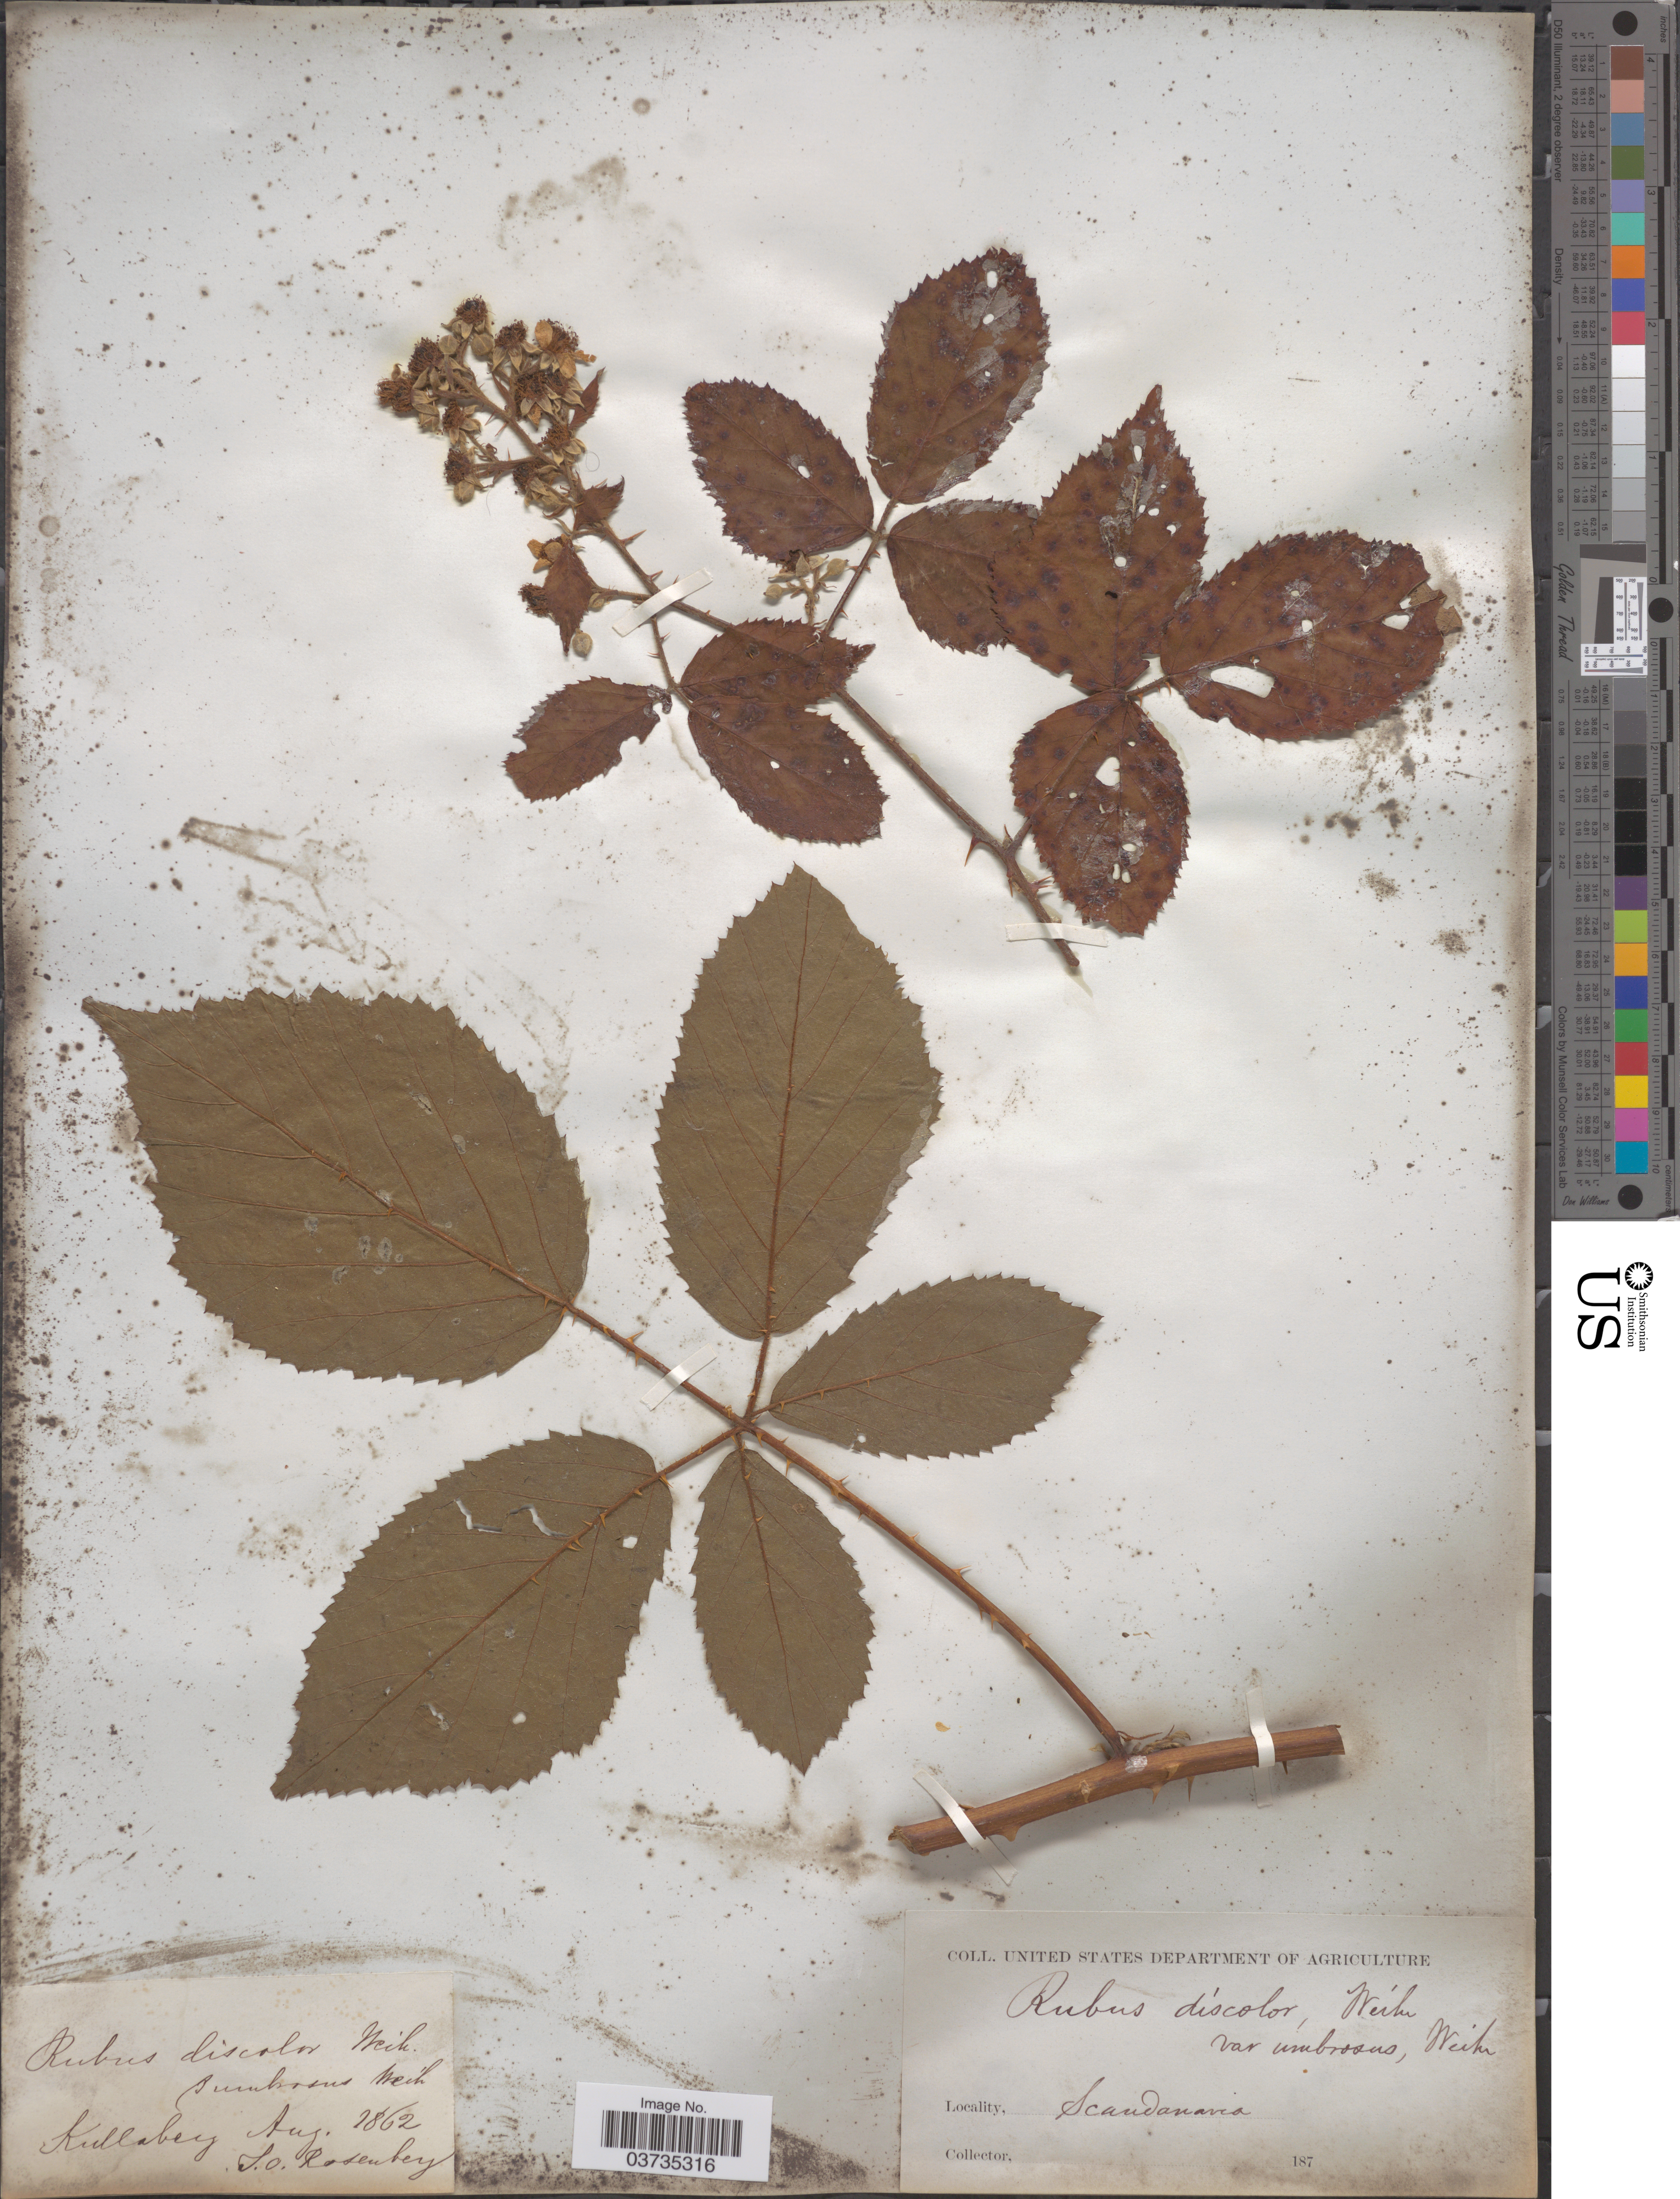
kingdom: Plantae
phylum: Tracheophyta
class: Magnoliopsida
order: Rosales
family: Rosaceae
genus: Rubus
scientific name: Rubus discolor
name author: Weihe & Nees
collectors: J. Rosenberg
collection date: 1862-08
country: Sweden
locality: Scandanavia. Kullaberg.